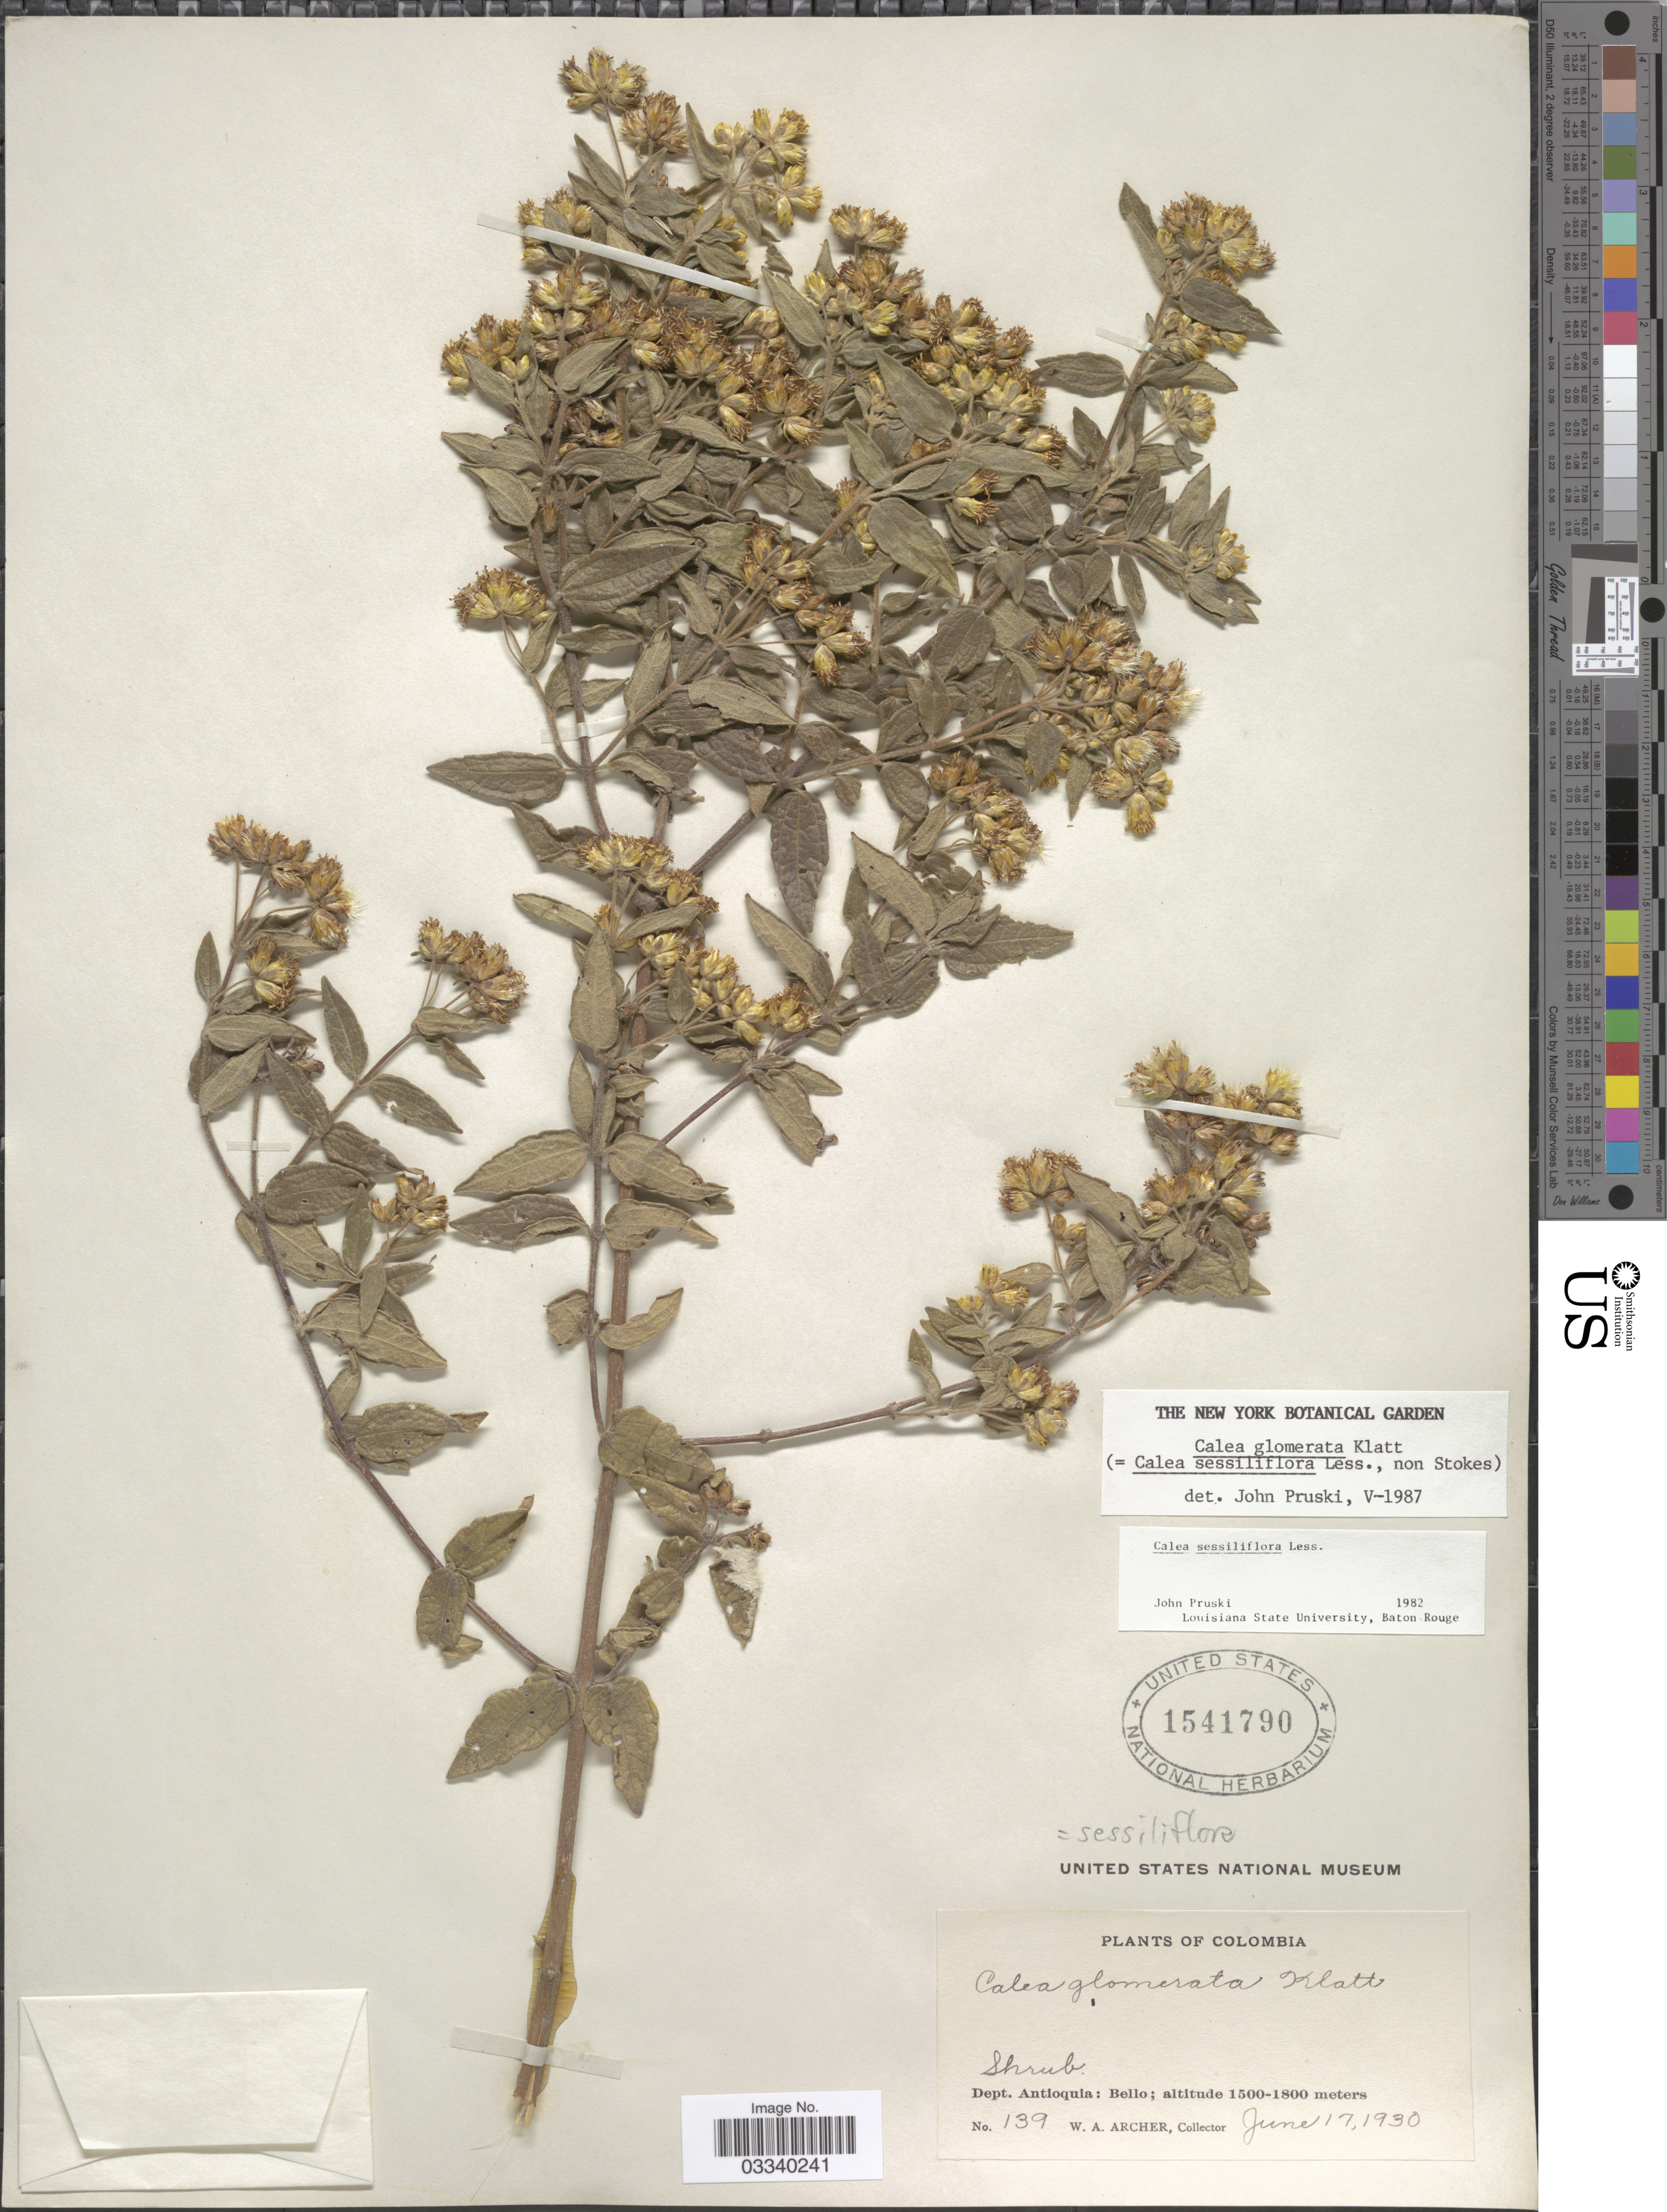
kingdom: Plantae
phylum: Tracheophyta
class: Magnoliopsida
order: Asterales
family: Asteraceae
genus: Calea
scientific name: Calea sessiliflora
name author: Less.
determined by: Pruski, J. F.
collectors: W. Archer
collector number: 139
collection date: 1930-06-17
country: Colombia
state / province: Antioquia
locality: Dept. Antioquia: Bello.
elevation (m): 1500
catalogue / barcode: US 1541790